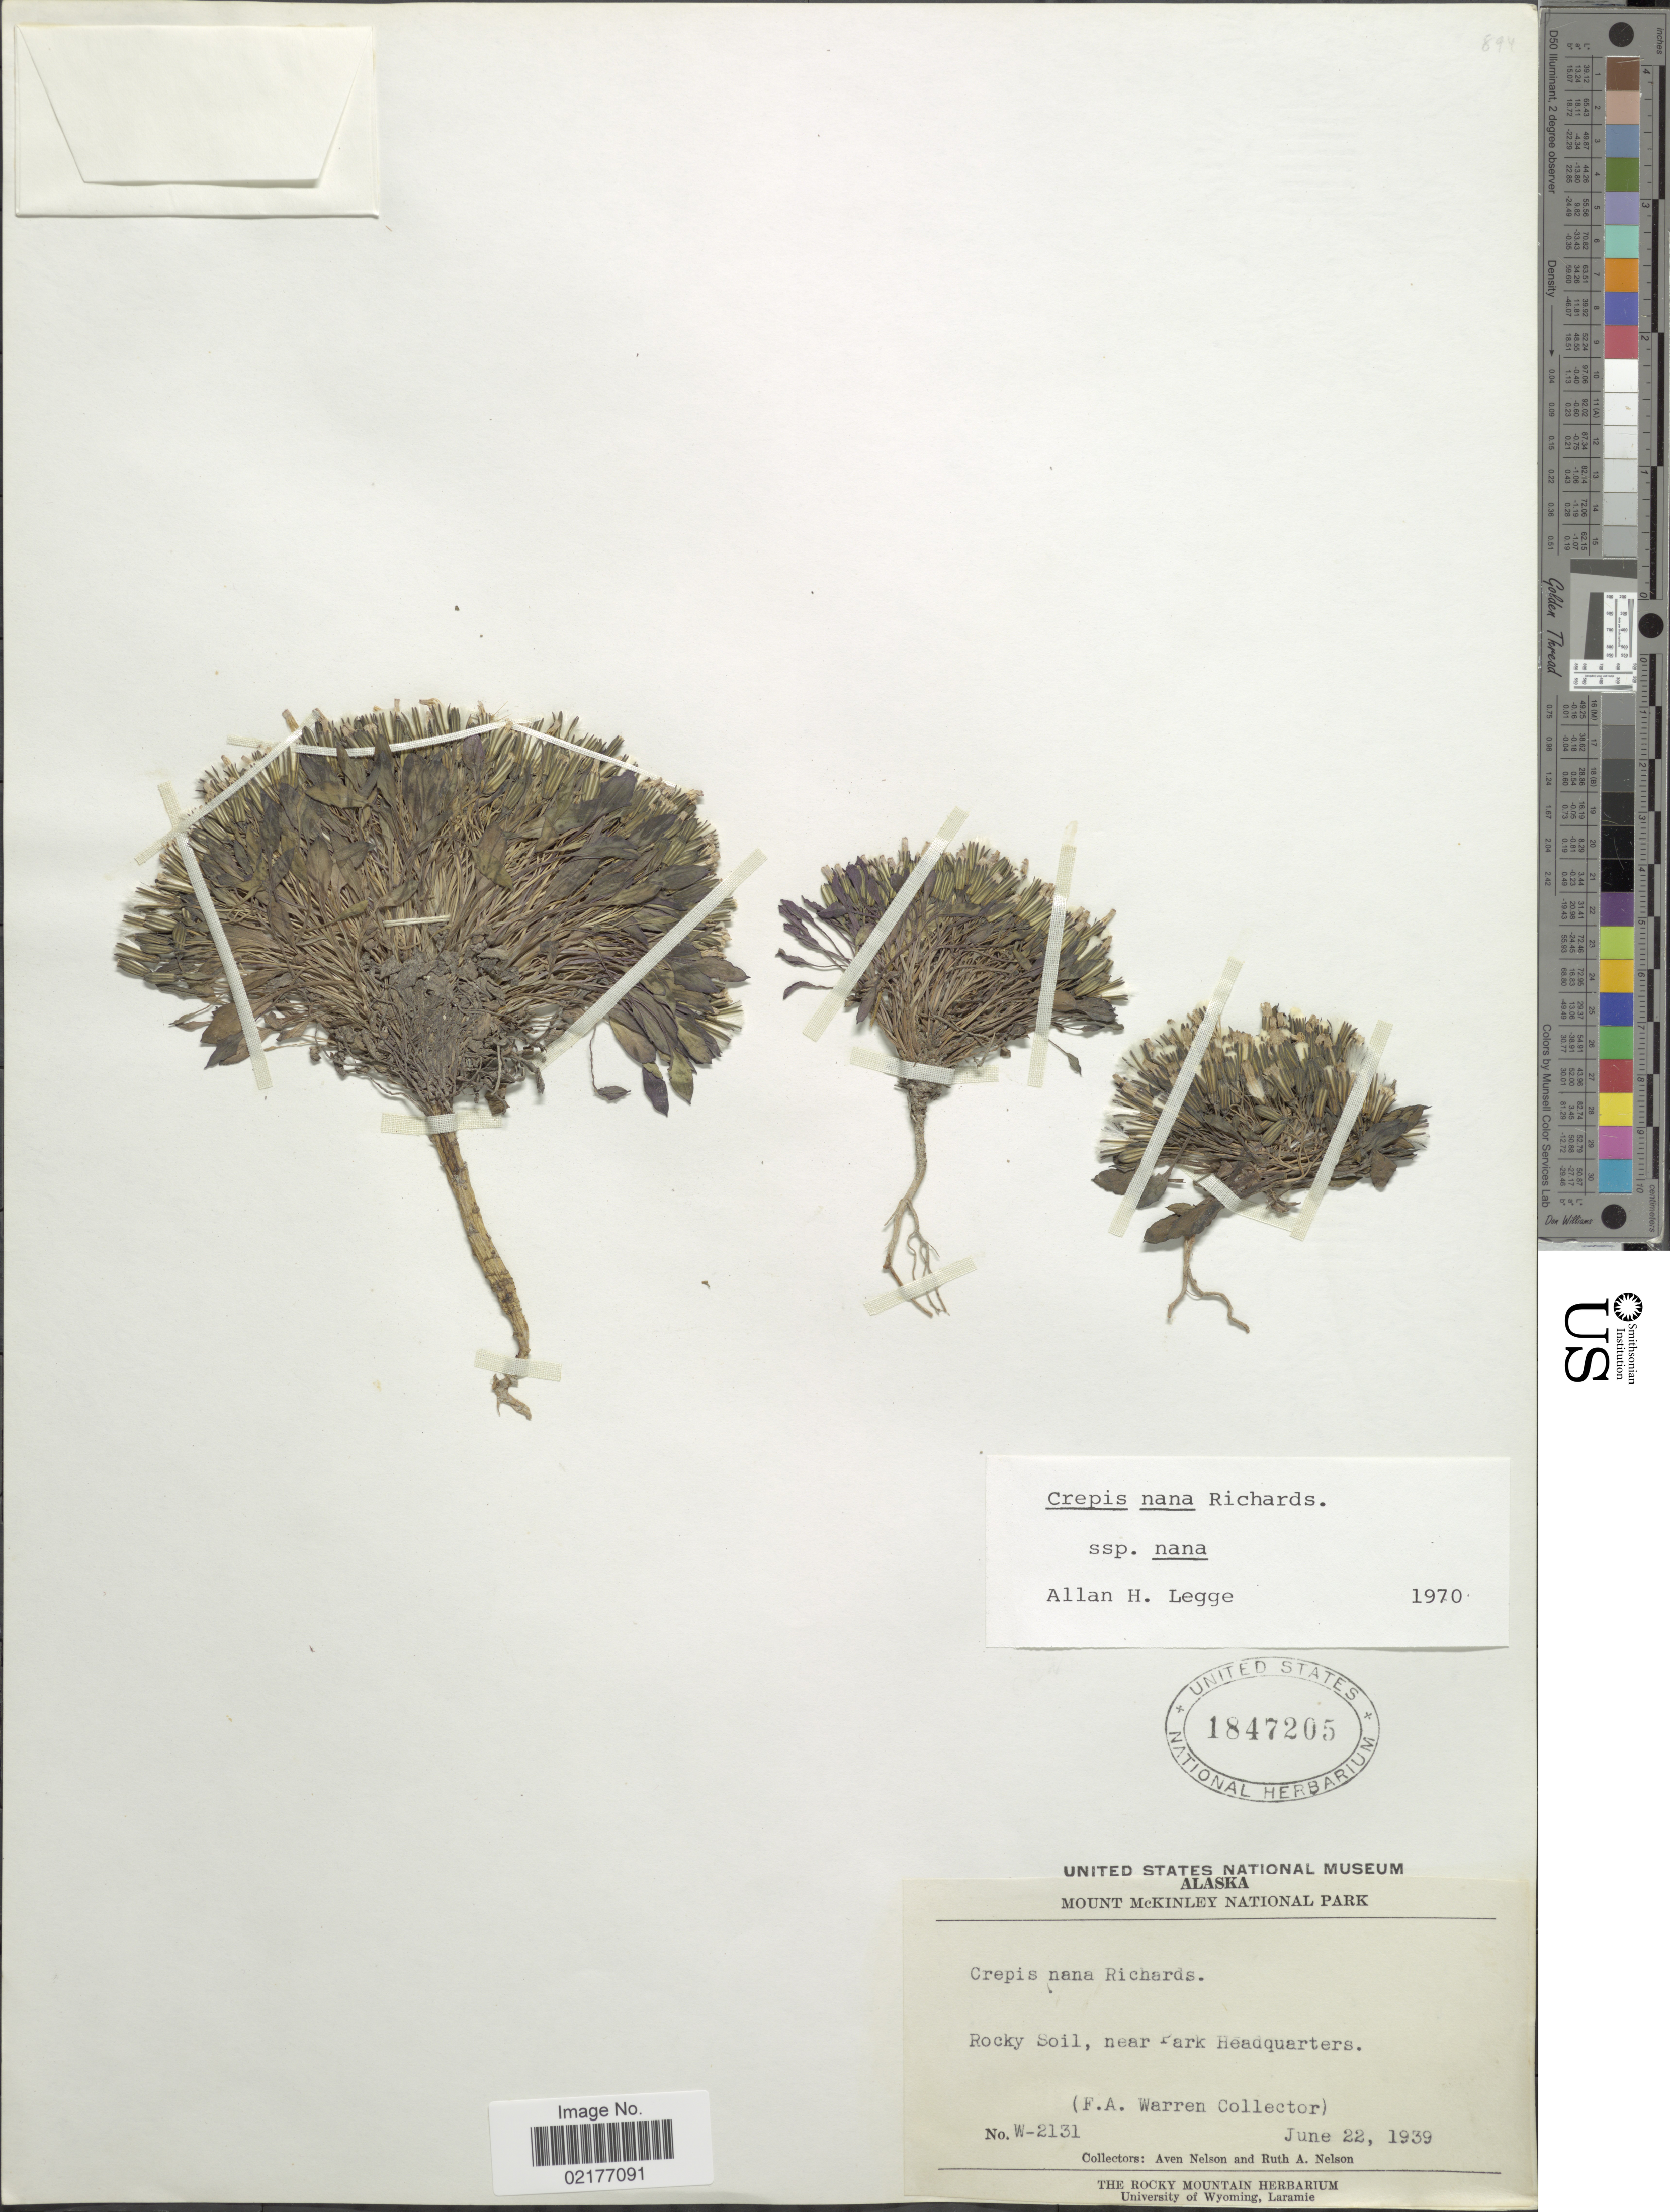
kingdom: Plantae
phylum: Tracheophyta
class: Magnoliopsida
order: Asterales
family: Asteraceae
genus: Askellia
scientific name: Askellia pygmaea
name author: (Ledeb.) Sennikov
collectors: A. Nelson, R. A. Nelson & F. Warren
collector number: W-2131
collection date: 1939-06-22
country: United States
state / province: Alaska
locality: Mount McKinley National Park, Rocky Soil, near Park Headquarters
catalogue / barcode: US 1847205